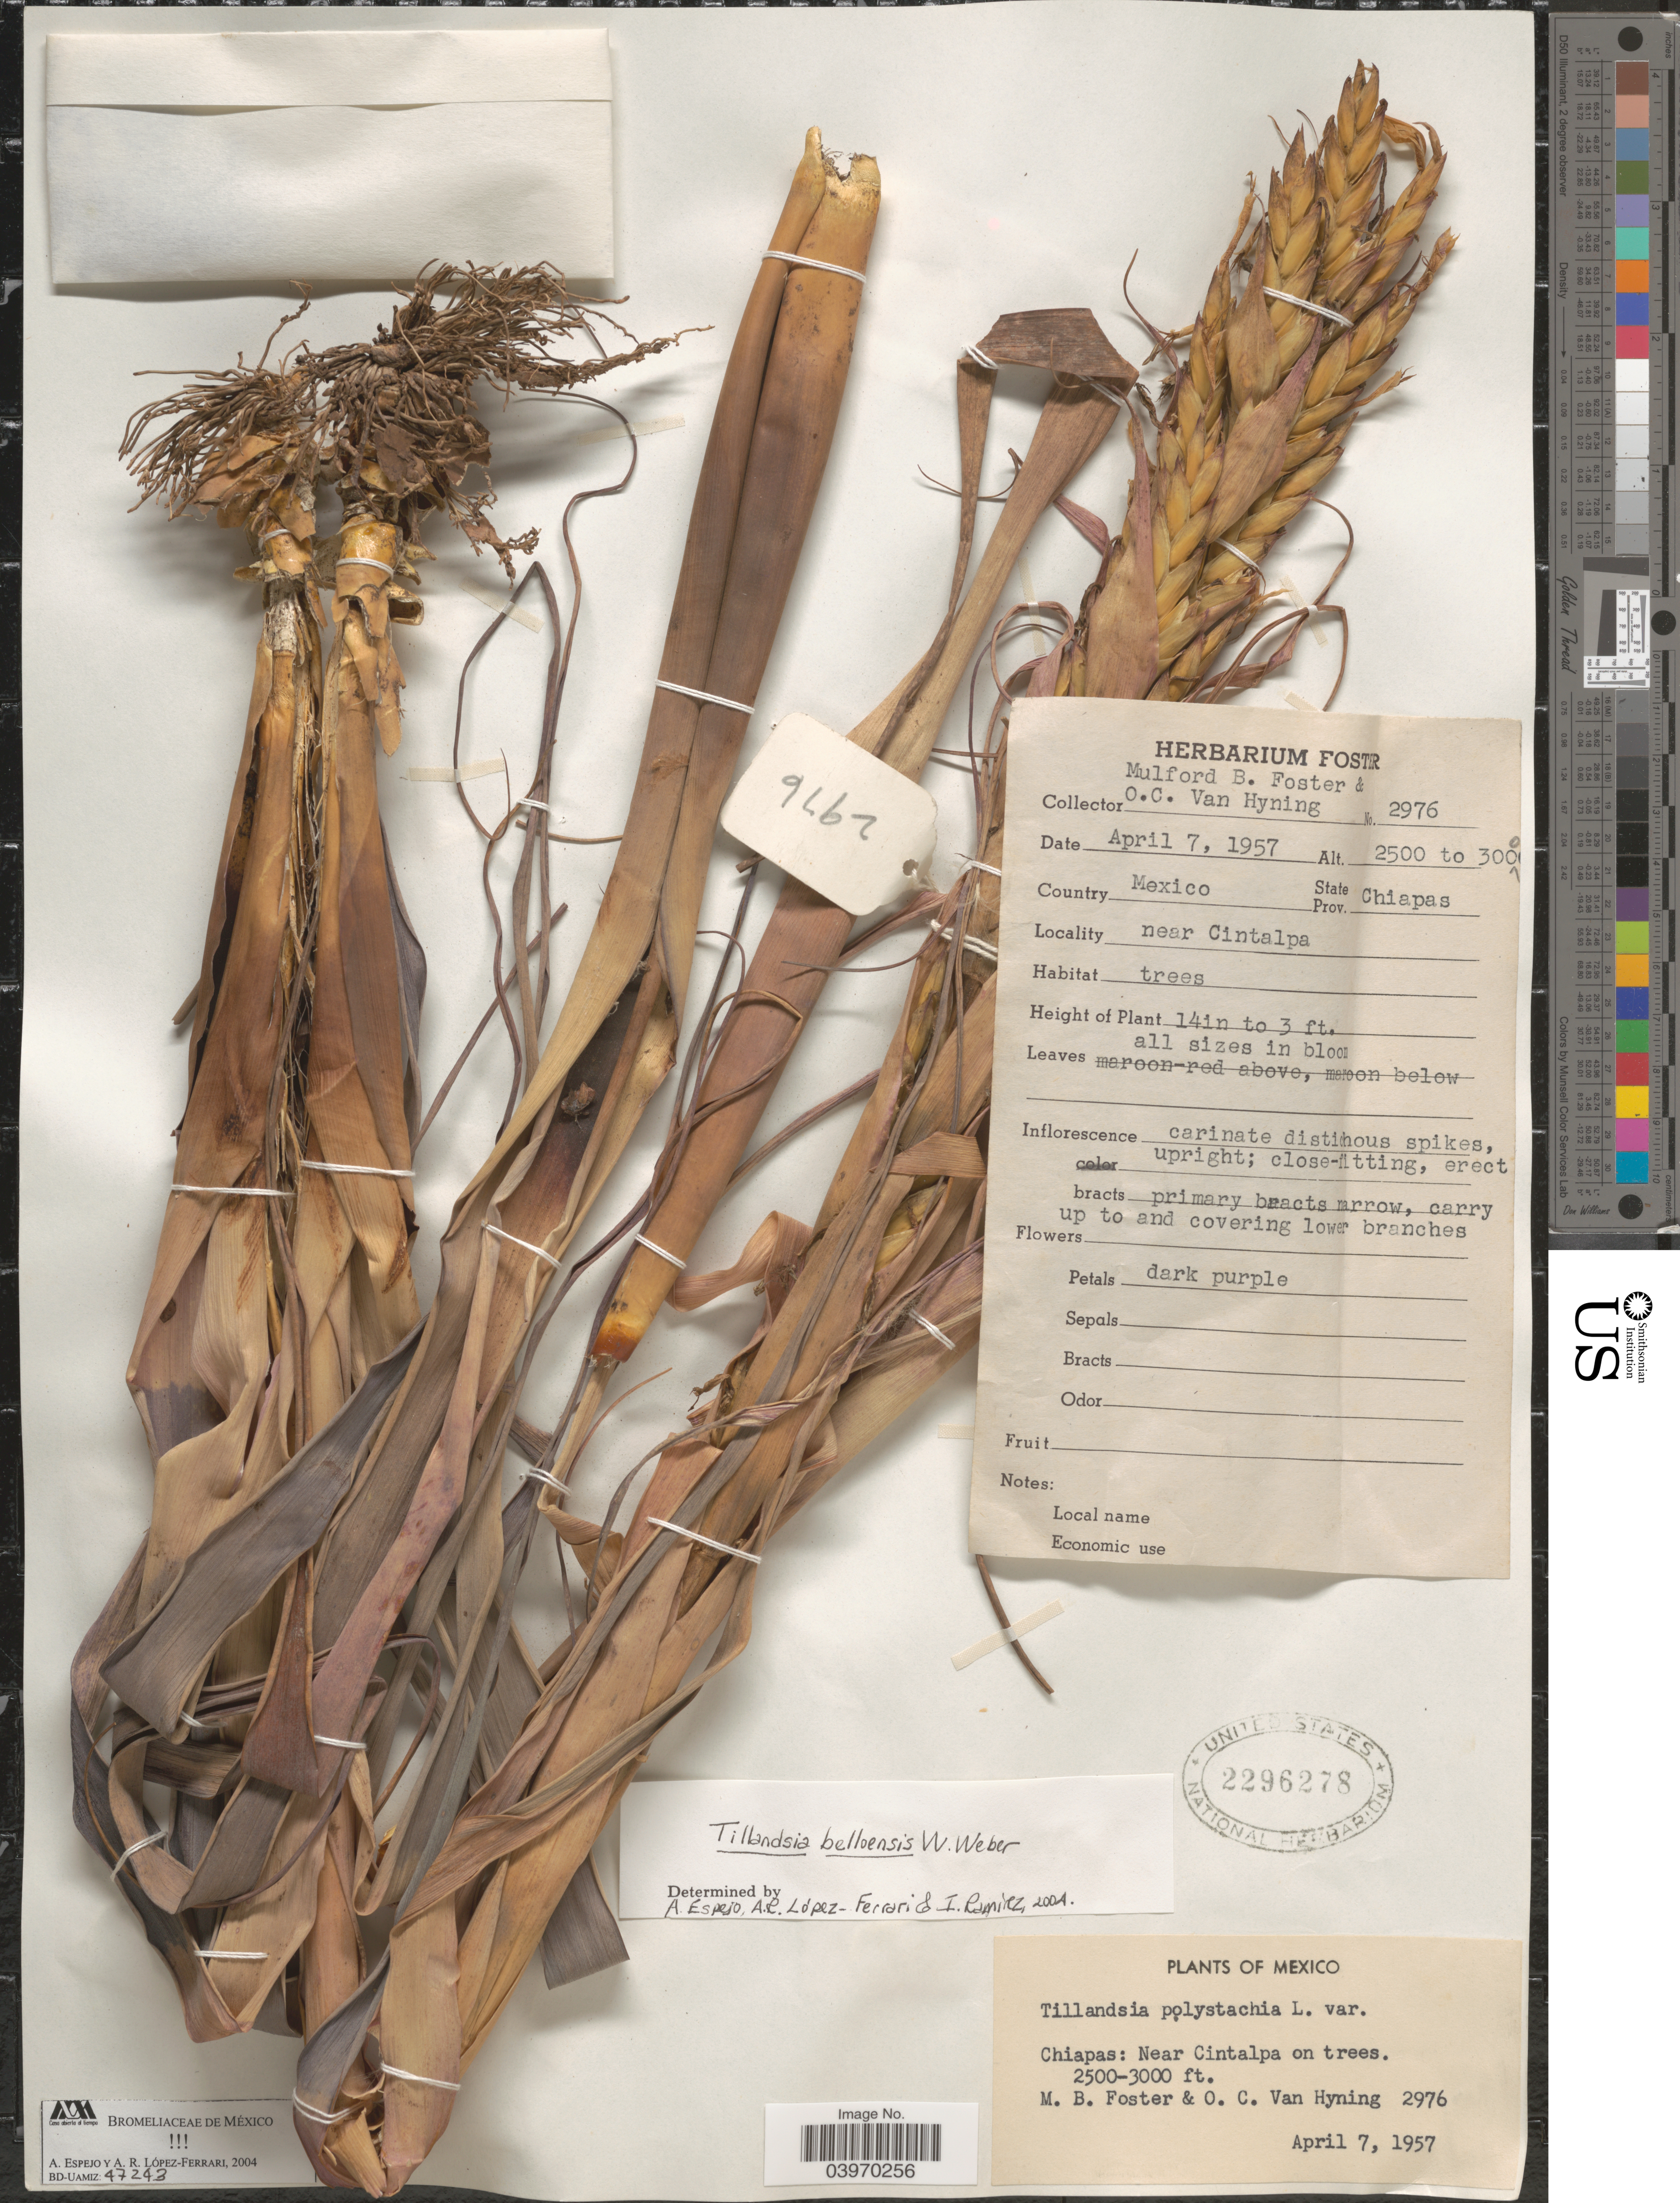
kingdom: Plantae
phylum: Tracheophyta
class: Liliopsida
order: Poales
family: Bromeliaceae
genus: Tillandsia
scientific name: Tillandsia belloensis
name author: W. Weber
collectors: M. B. Foster & O. Van Hyning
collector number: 2976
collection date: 1957-04-07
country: Mexico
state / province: Chiapas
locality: Near Cintalpa on trees.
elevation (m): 762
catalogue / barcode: US 2296278